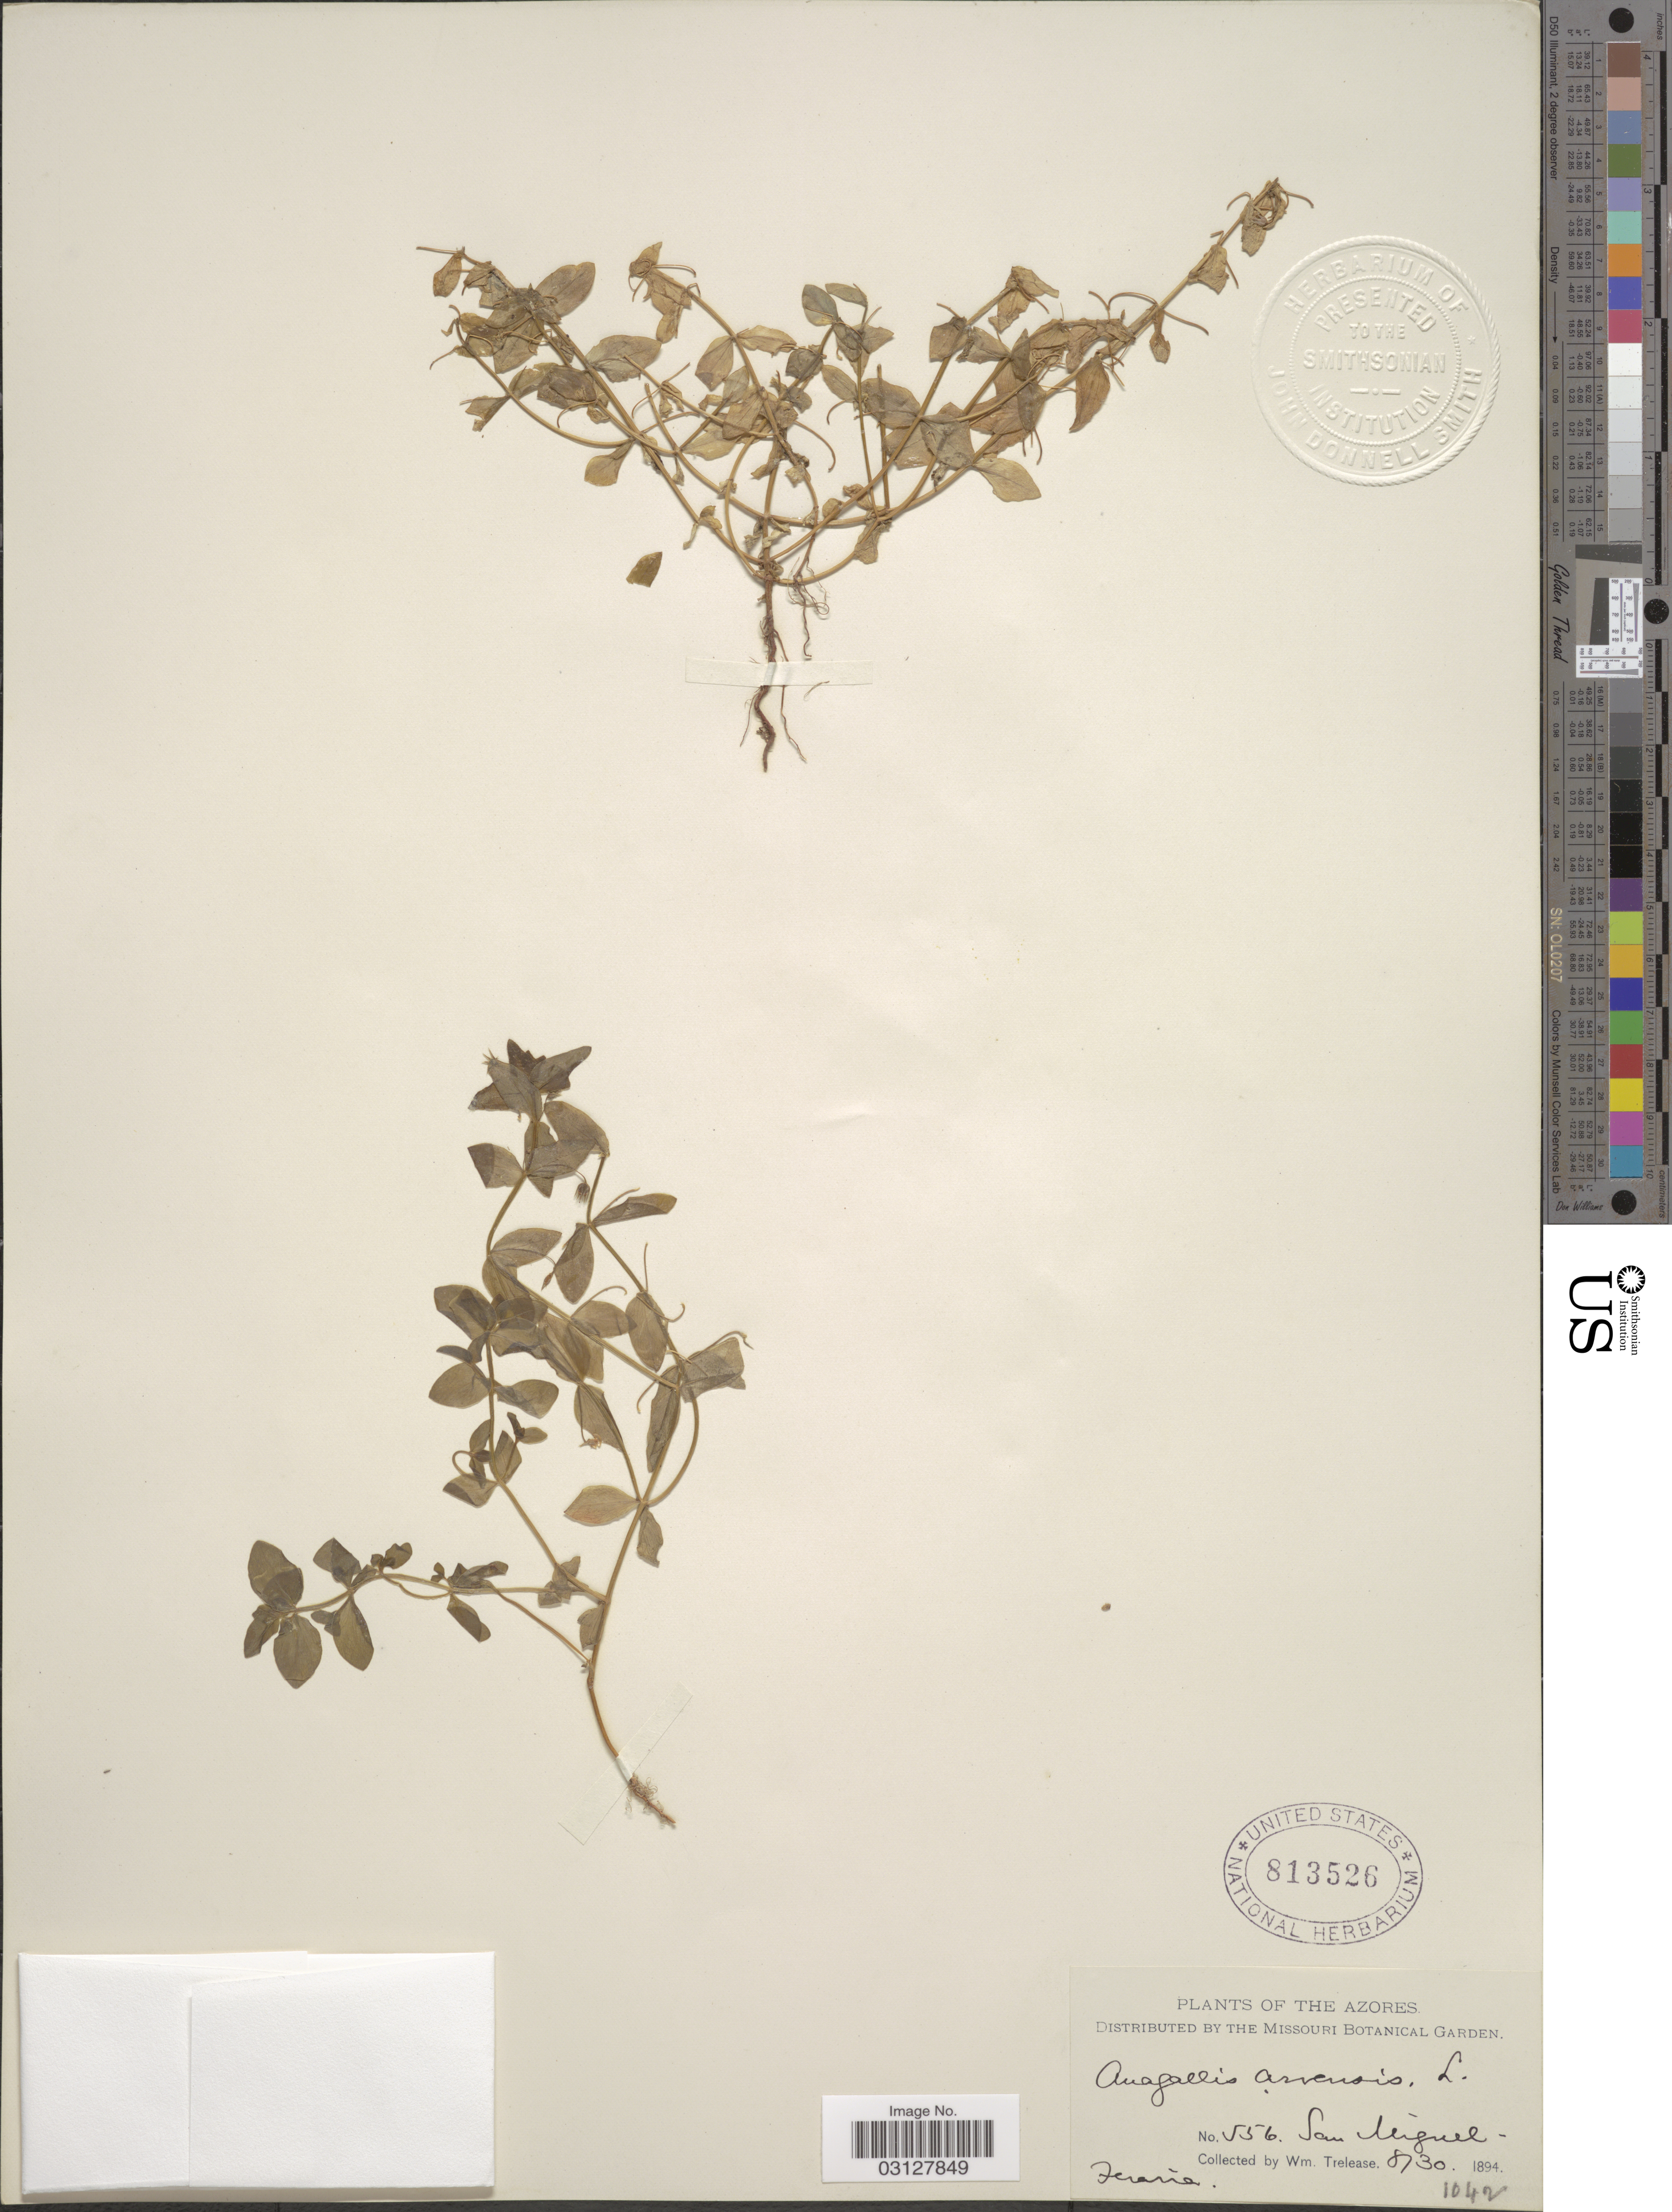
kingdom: Plantae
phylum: Tracheophyta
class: Magnoliopsida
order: Ericales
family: Primulaceae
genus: Anagallis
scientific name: Anagallis arvensis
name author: L.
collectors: W. Trelease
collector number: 556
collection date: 1894-08-30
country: Portugal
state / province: Azores (Aut. Reg.)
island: São Miguel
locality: San Miguel.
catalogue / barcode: US 813526